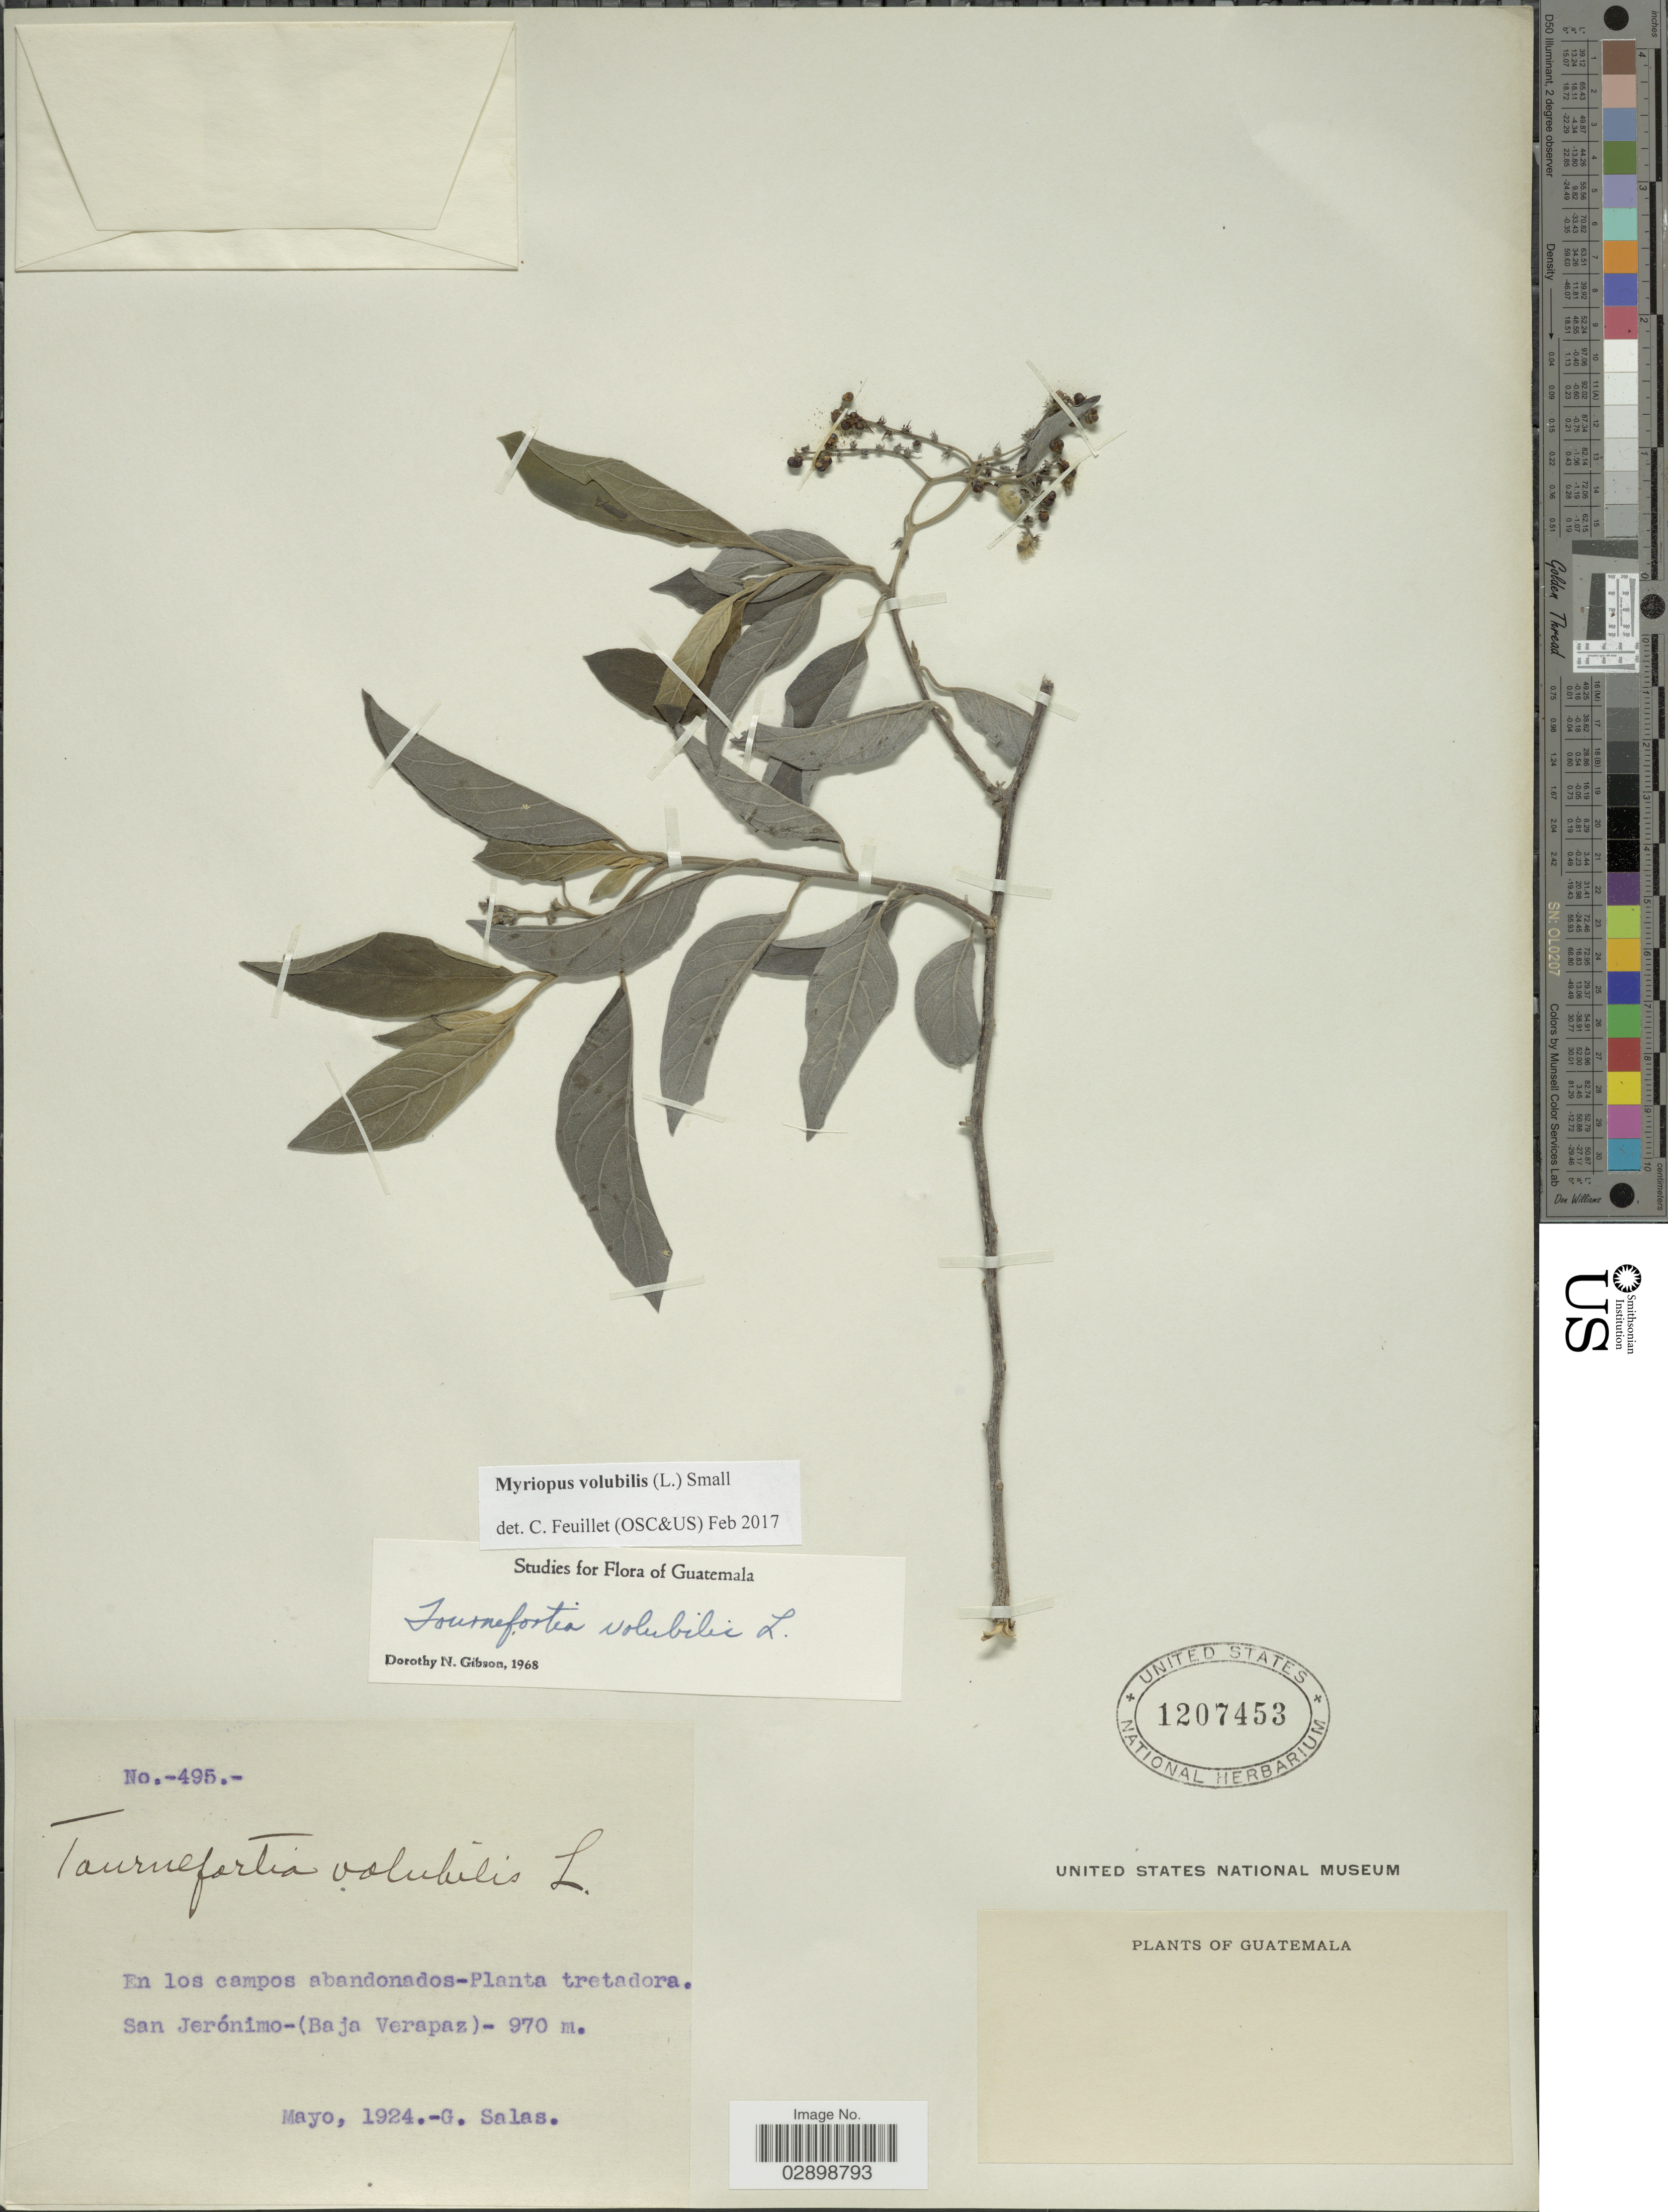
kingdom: Plantae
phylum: Tracheophyta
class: Magnoliopsida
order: Boraginales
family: Heliotropiaceae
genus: Myriopus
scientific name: Myriopus volubilis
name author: (L.) Small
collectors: G. Salas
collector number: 495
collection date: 1924-05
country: Guatemala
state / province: Baja Verapaz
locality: San Jerónimo.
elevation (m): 970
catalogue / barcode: US 1207453